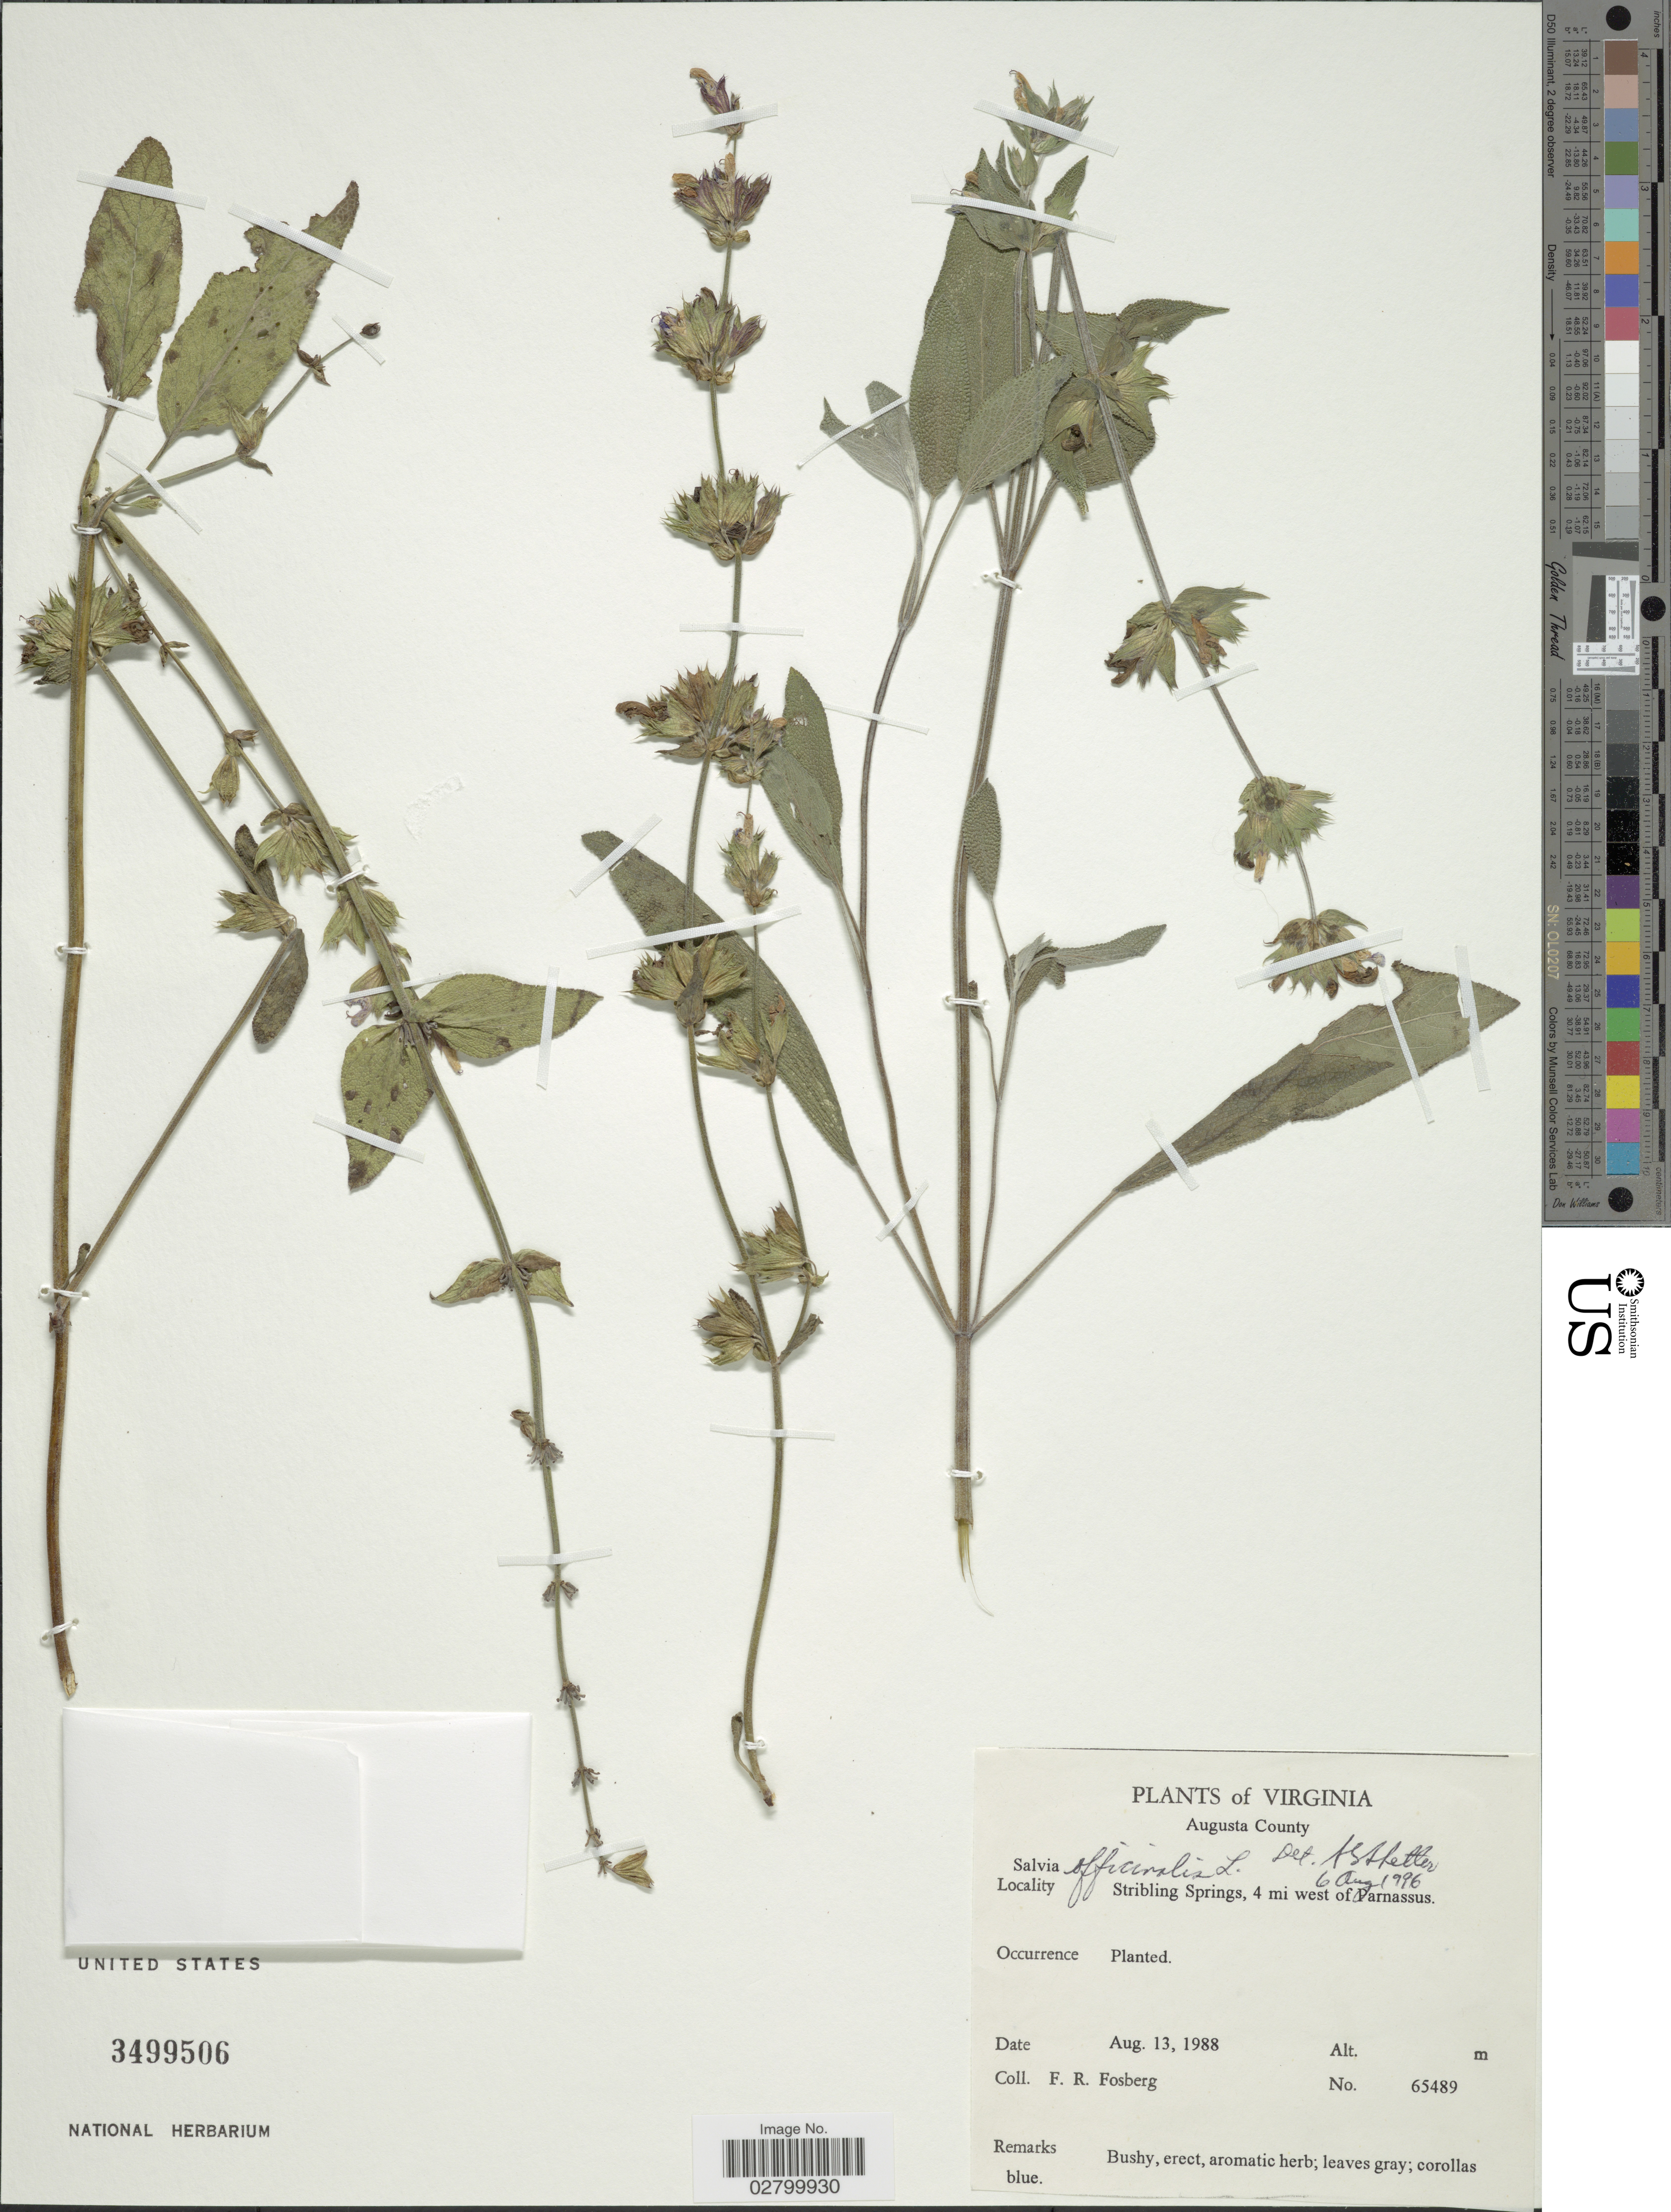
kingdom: Plantae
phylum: Tracheophyta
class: Magnoliopsida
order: Lamiales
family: Lamiaceae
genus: Salvia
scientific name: Salvia officinalis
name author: L.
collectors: F. R. Fosberg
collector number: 65489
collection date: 1988-08-13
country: United States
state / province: Virginia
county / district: Augusta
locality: Augusta County. Stribling Springs, 4 mi west of Parnassus.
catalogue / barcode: US 3499506